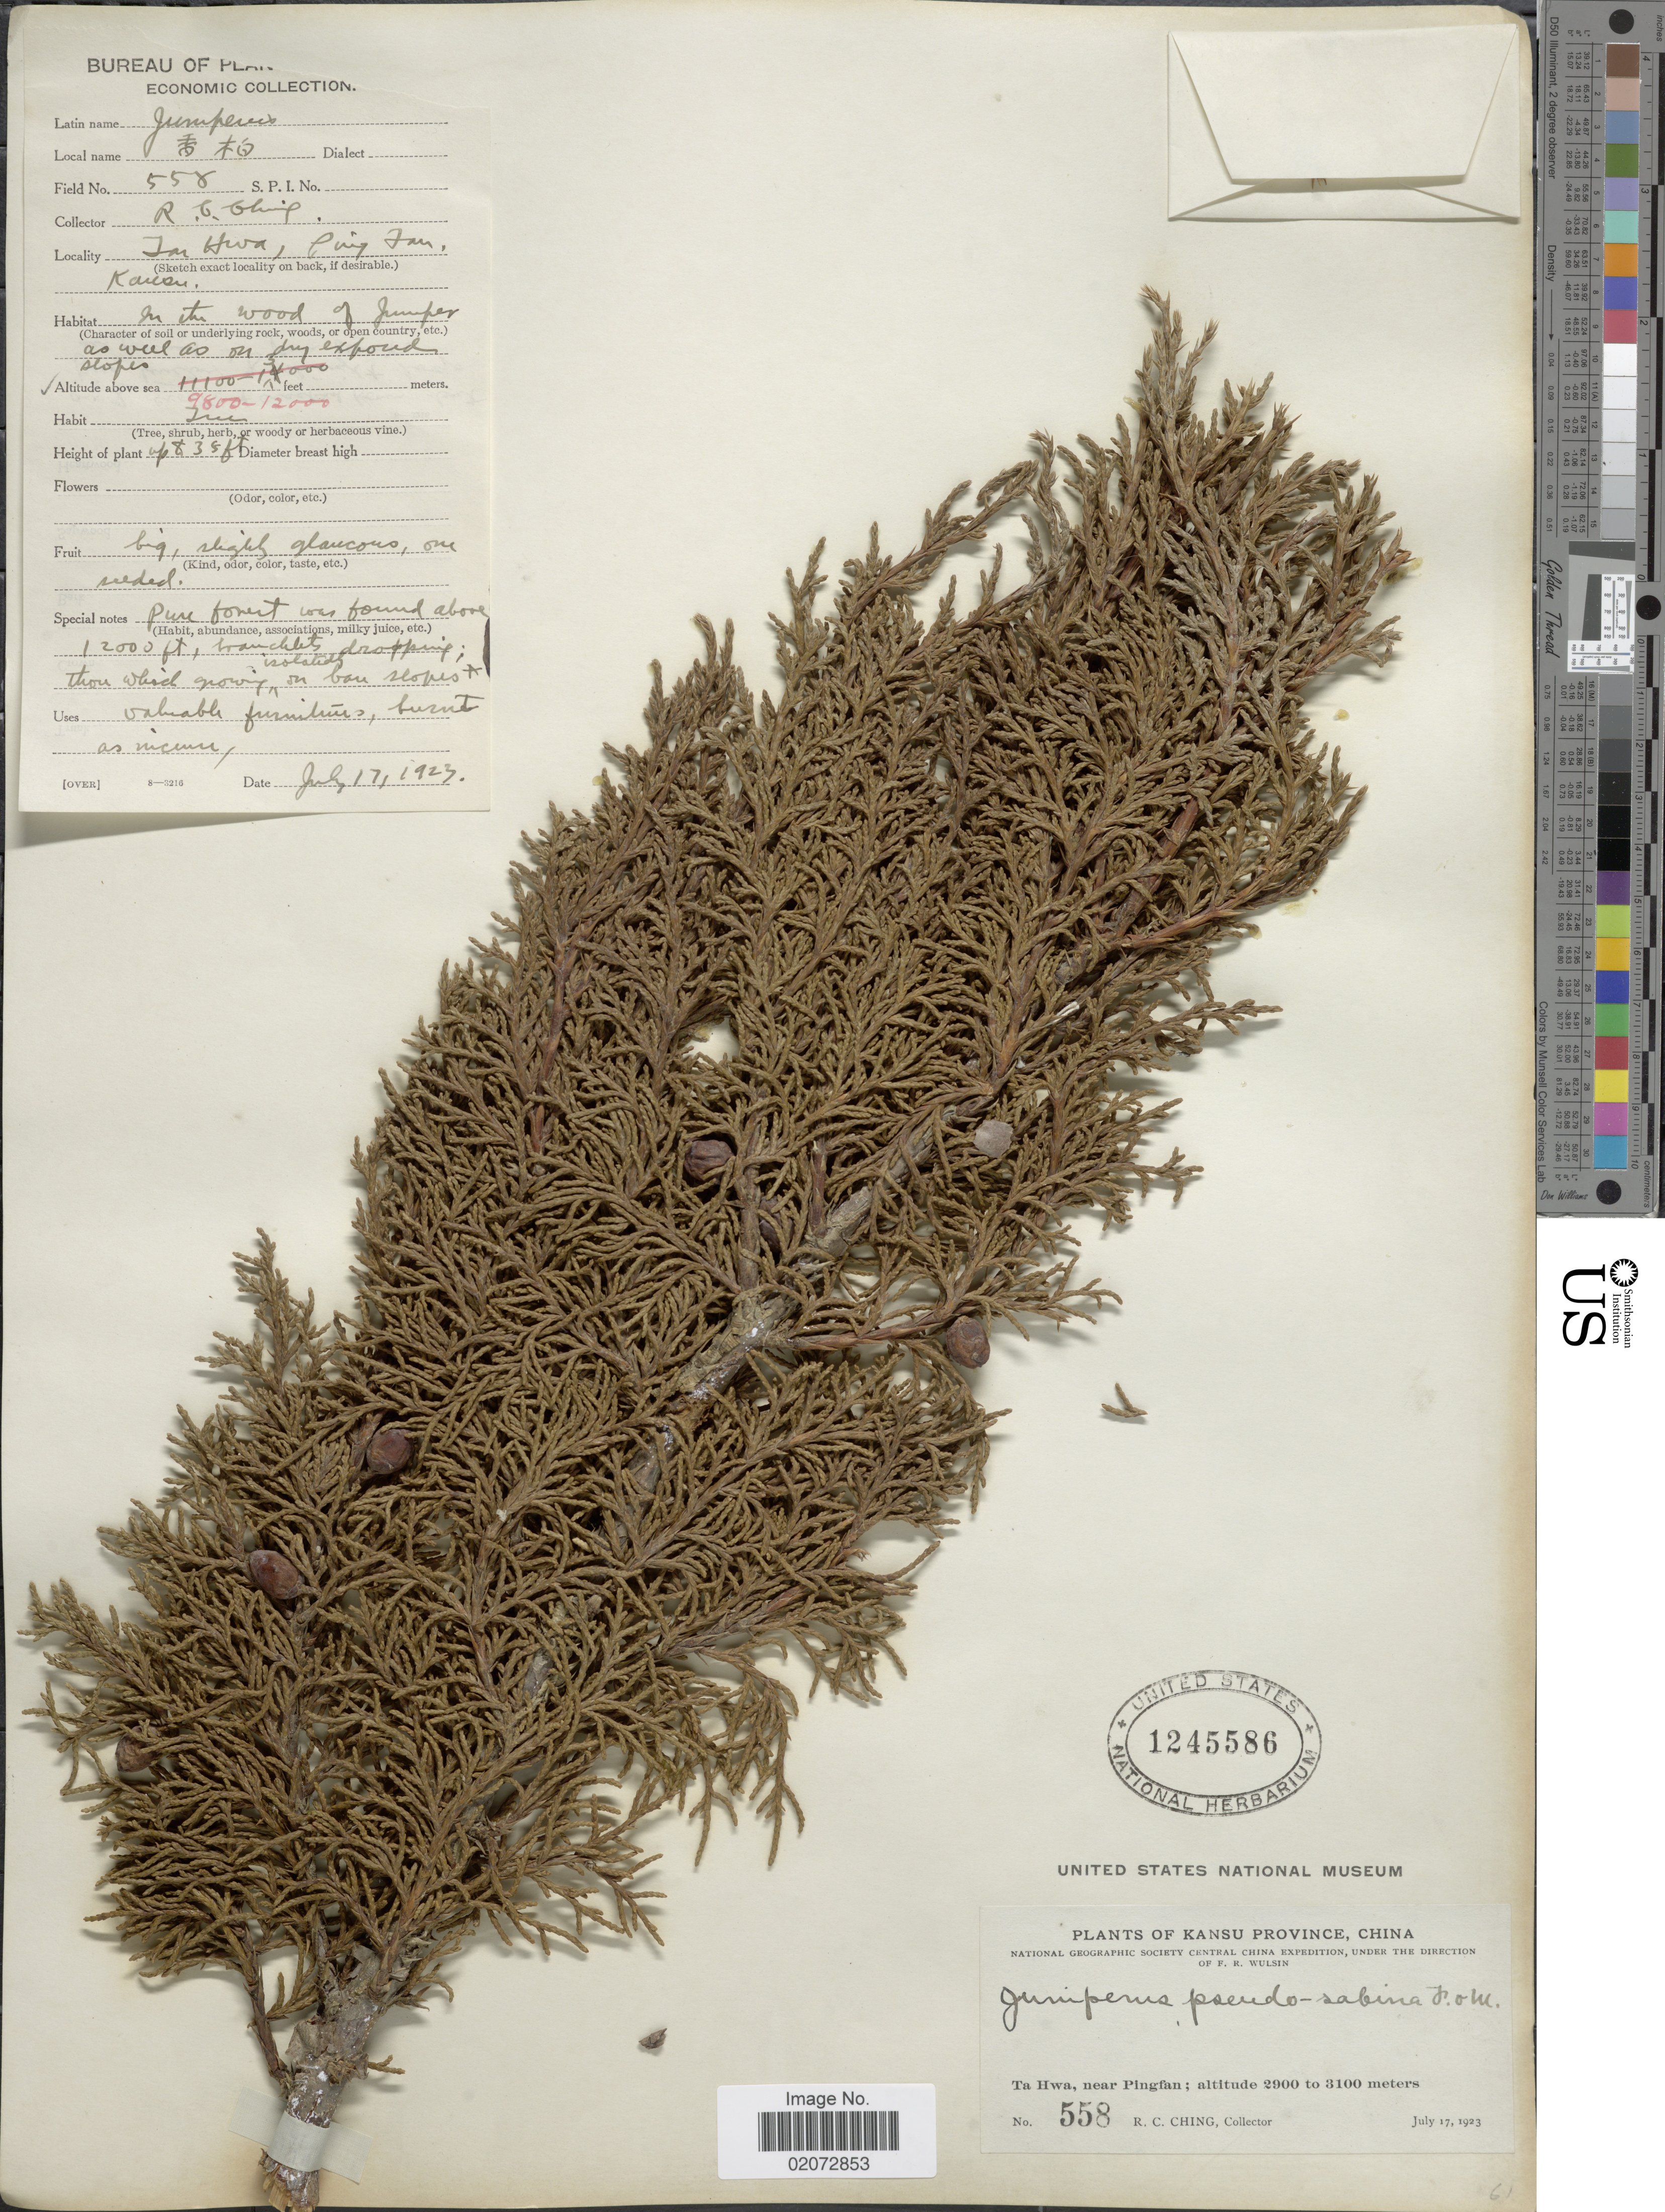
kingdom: Plantae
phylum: Tracheophyta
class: Pinopsida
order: Pinales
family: Cupressaceae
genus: Juniperus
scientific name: Juniperus pseudosabina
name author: Fisch. & C.A. Mey.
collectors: R. C. Ching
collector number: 558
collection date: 1923-07-17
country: China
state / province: Gansu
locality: Kansu Province, Ta Hwa, near Pingfan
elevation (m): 2987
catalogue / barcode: US 1245586